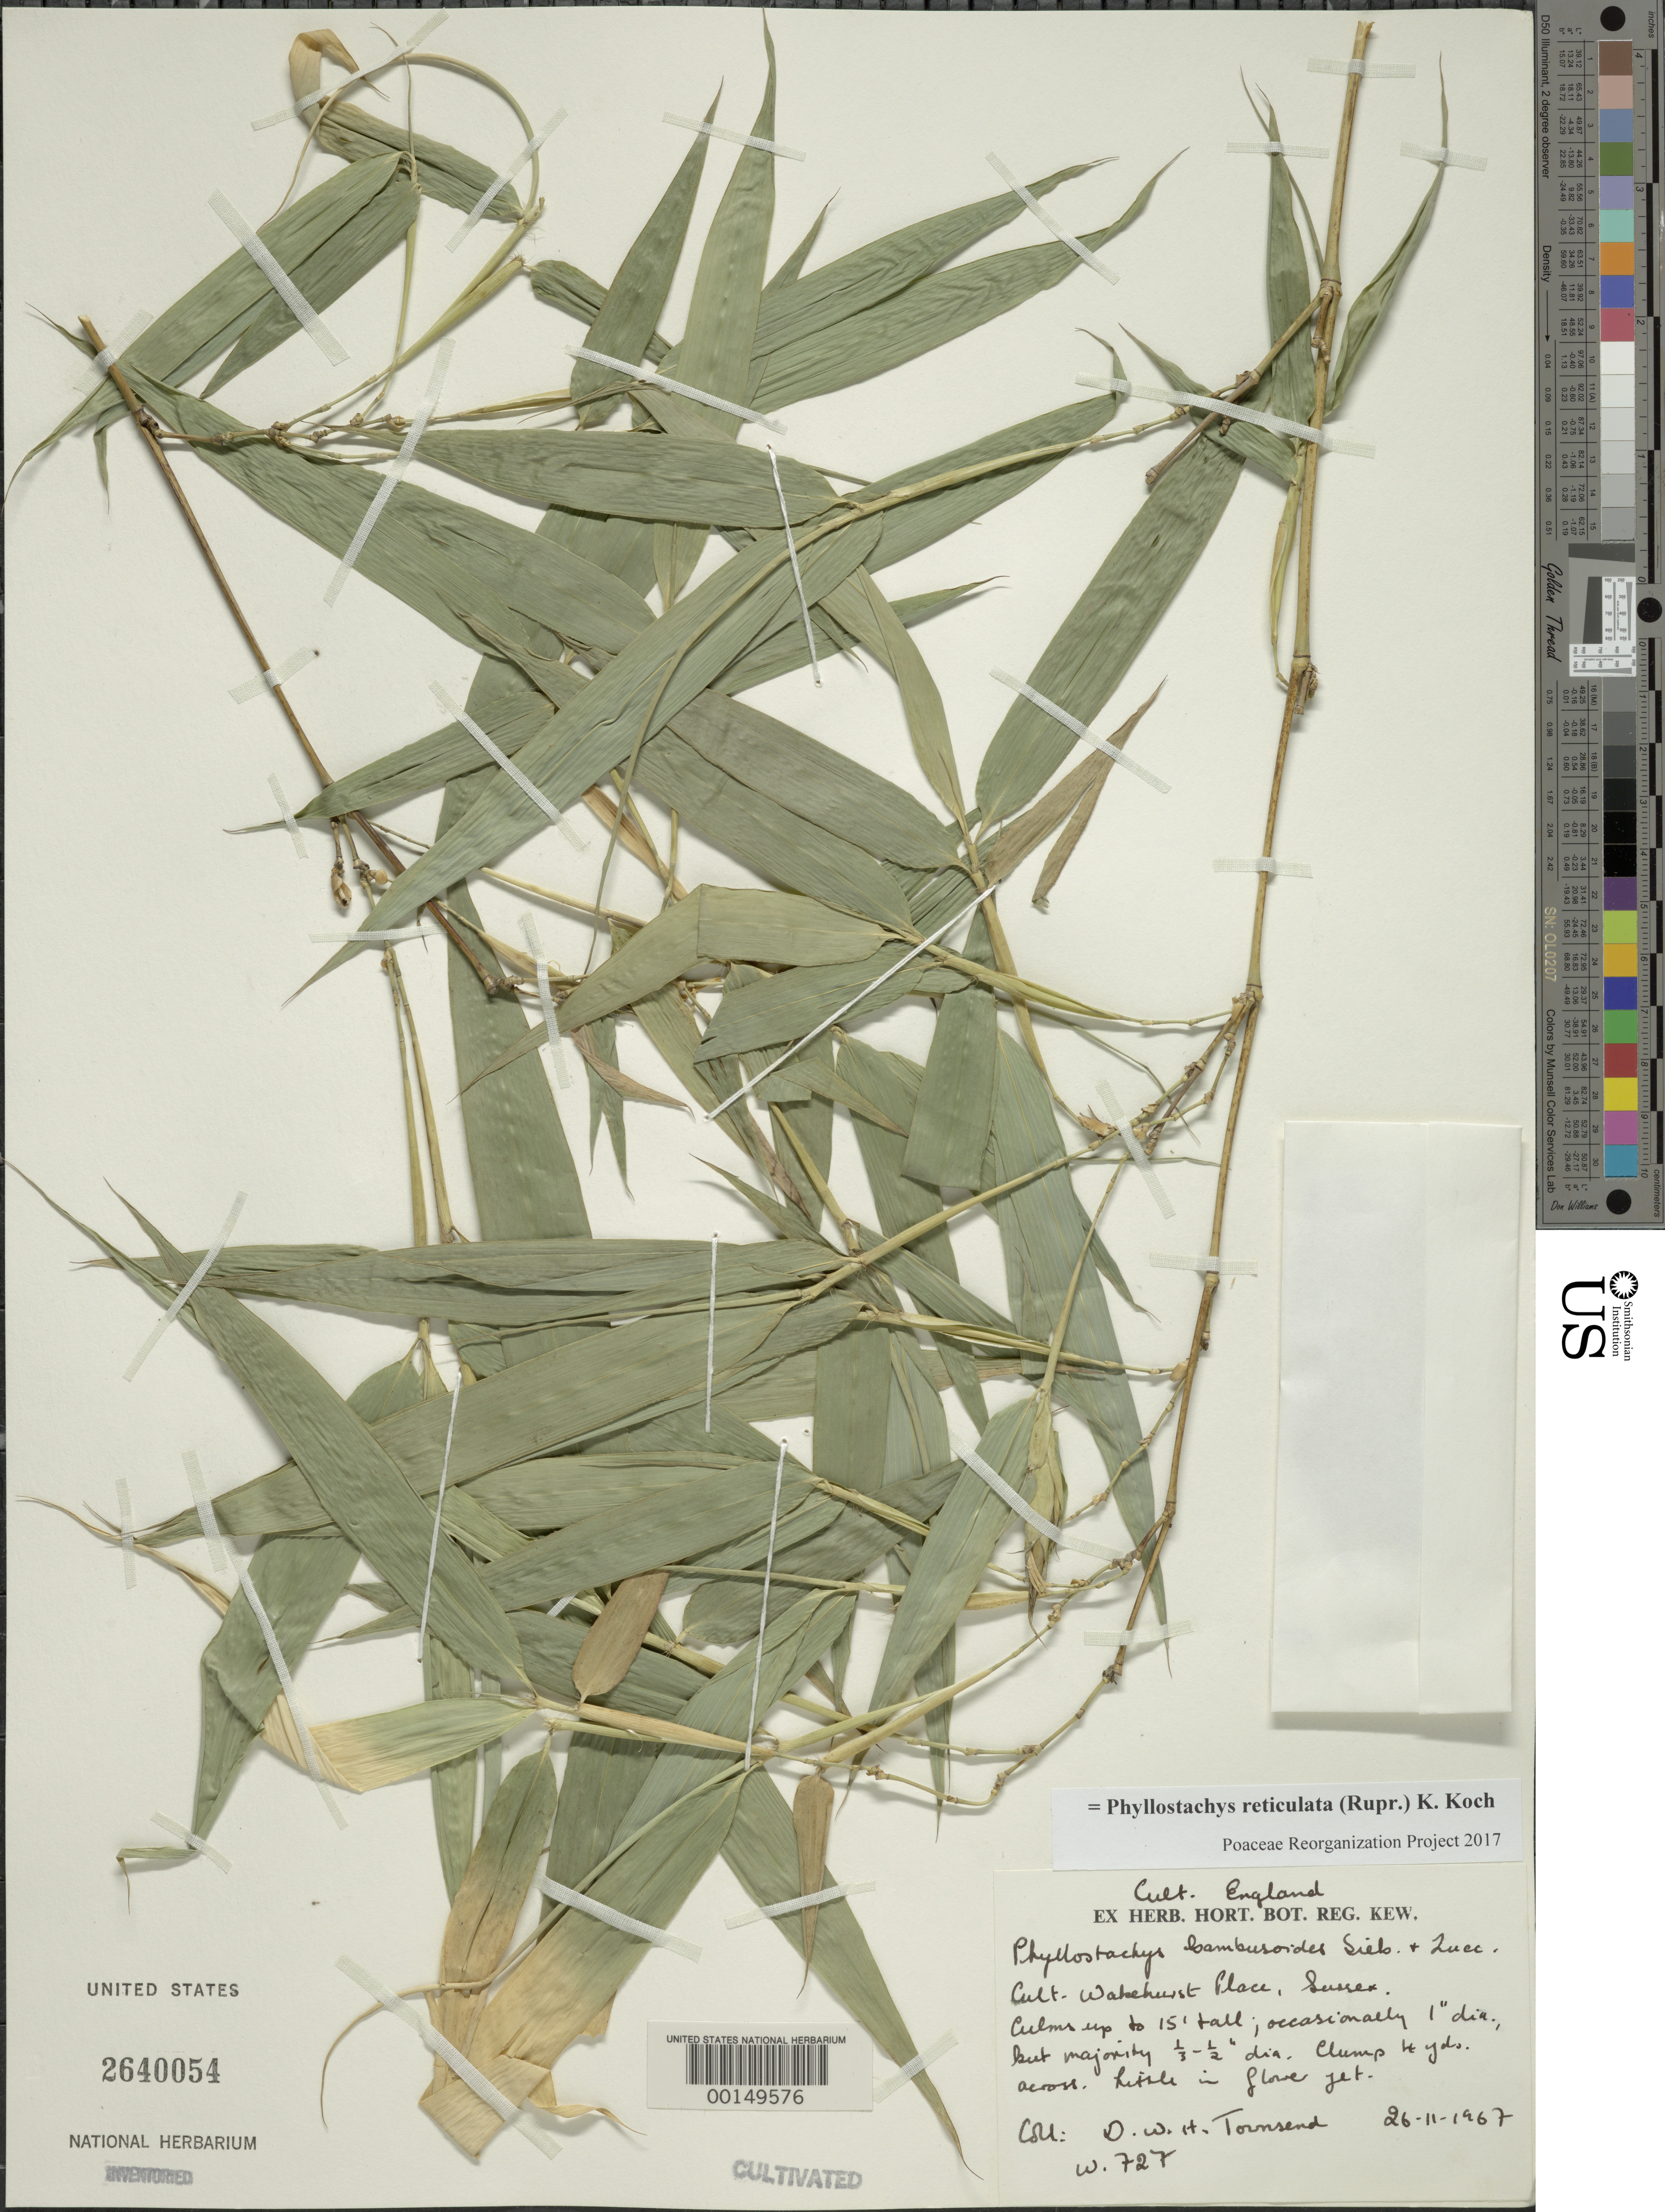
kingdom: Plantae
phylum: Tracheophyta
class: Liliopsida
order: Poales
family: Poaceae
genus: Phyllostachys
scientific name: Phyllostachys reticulata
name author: (Rupr.) K. Koch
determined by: Poaceae Reorganization Project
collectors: D. W. H. Townsend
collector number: W 727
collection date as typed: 26 Nov 1967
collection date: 1967-11-26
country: United Kingdom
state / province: England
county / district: East Sussex / West Sussex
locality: Wakehurst place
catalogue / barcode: US 2640054